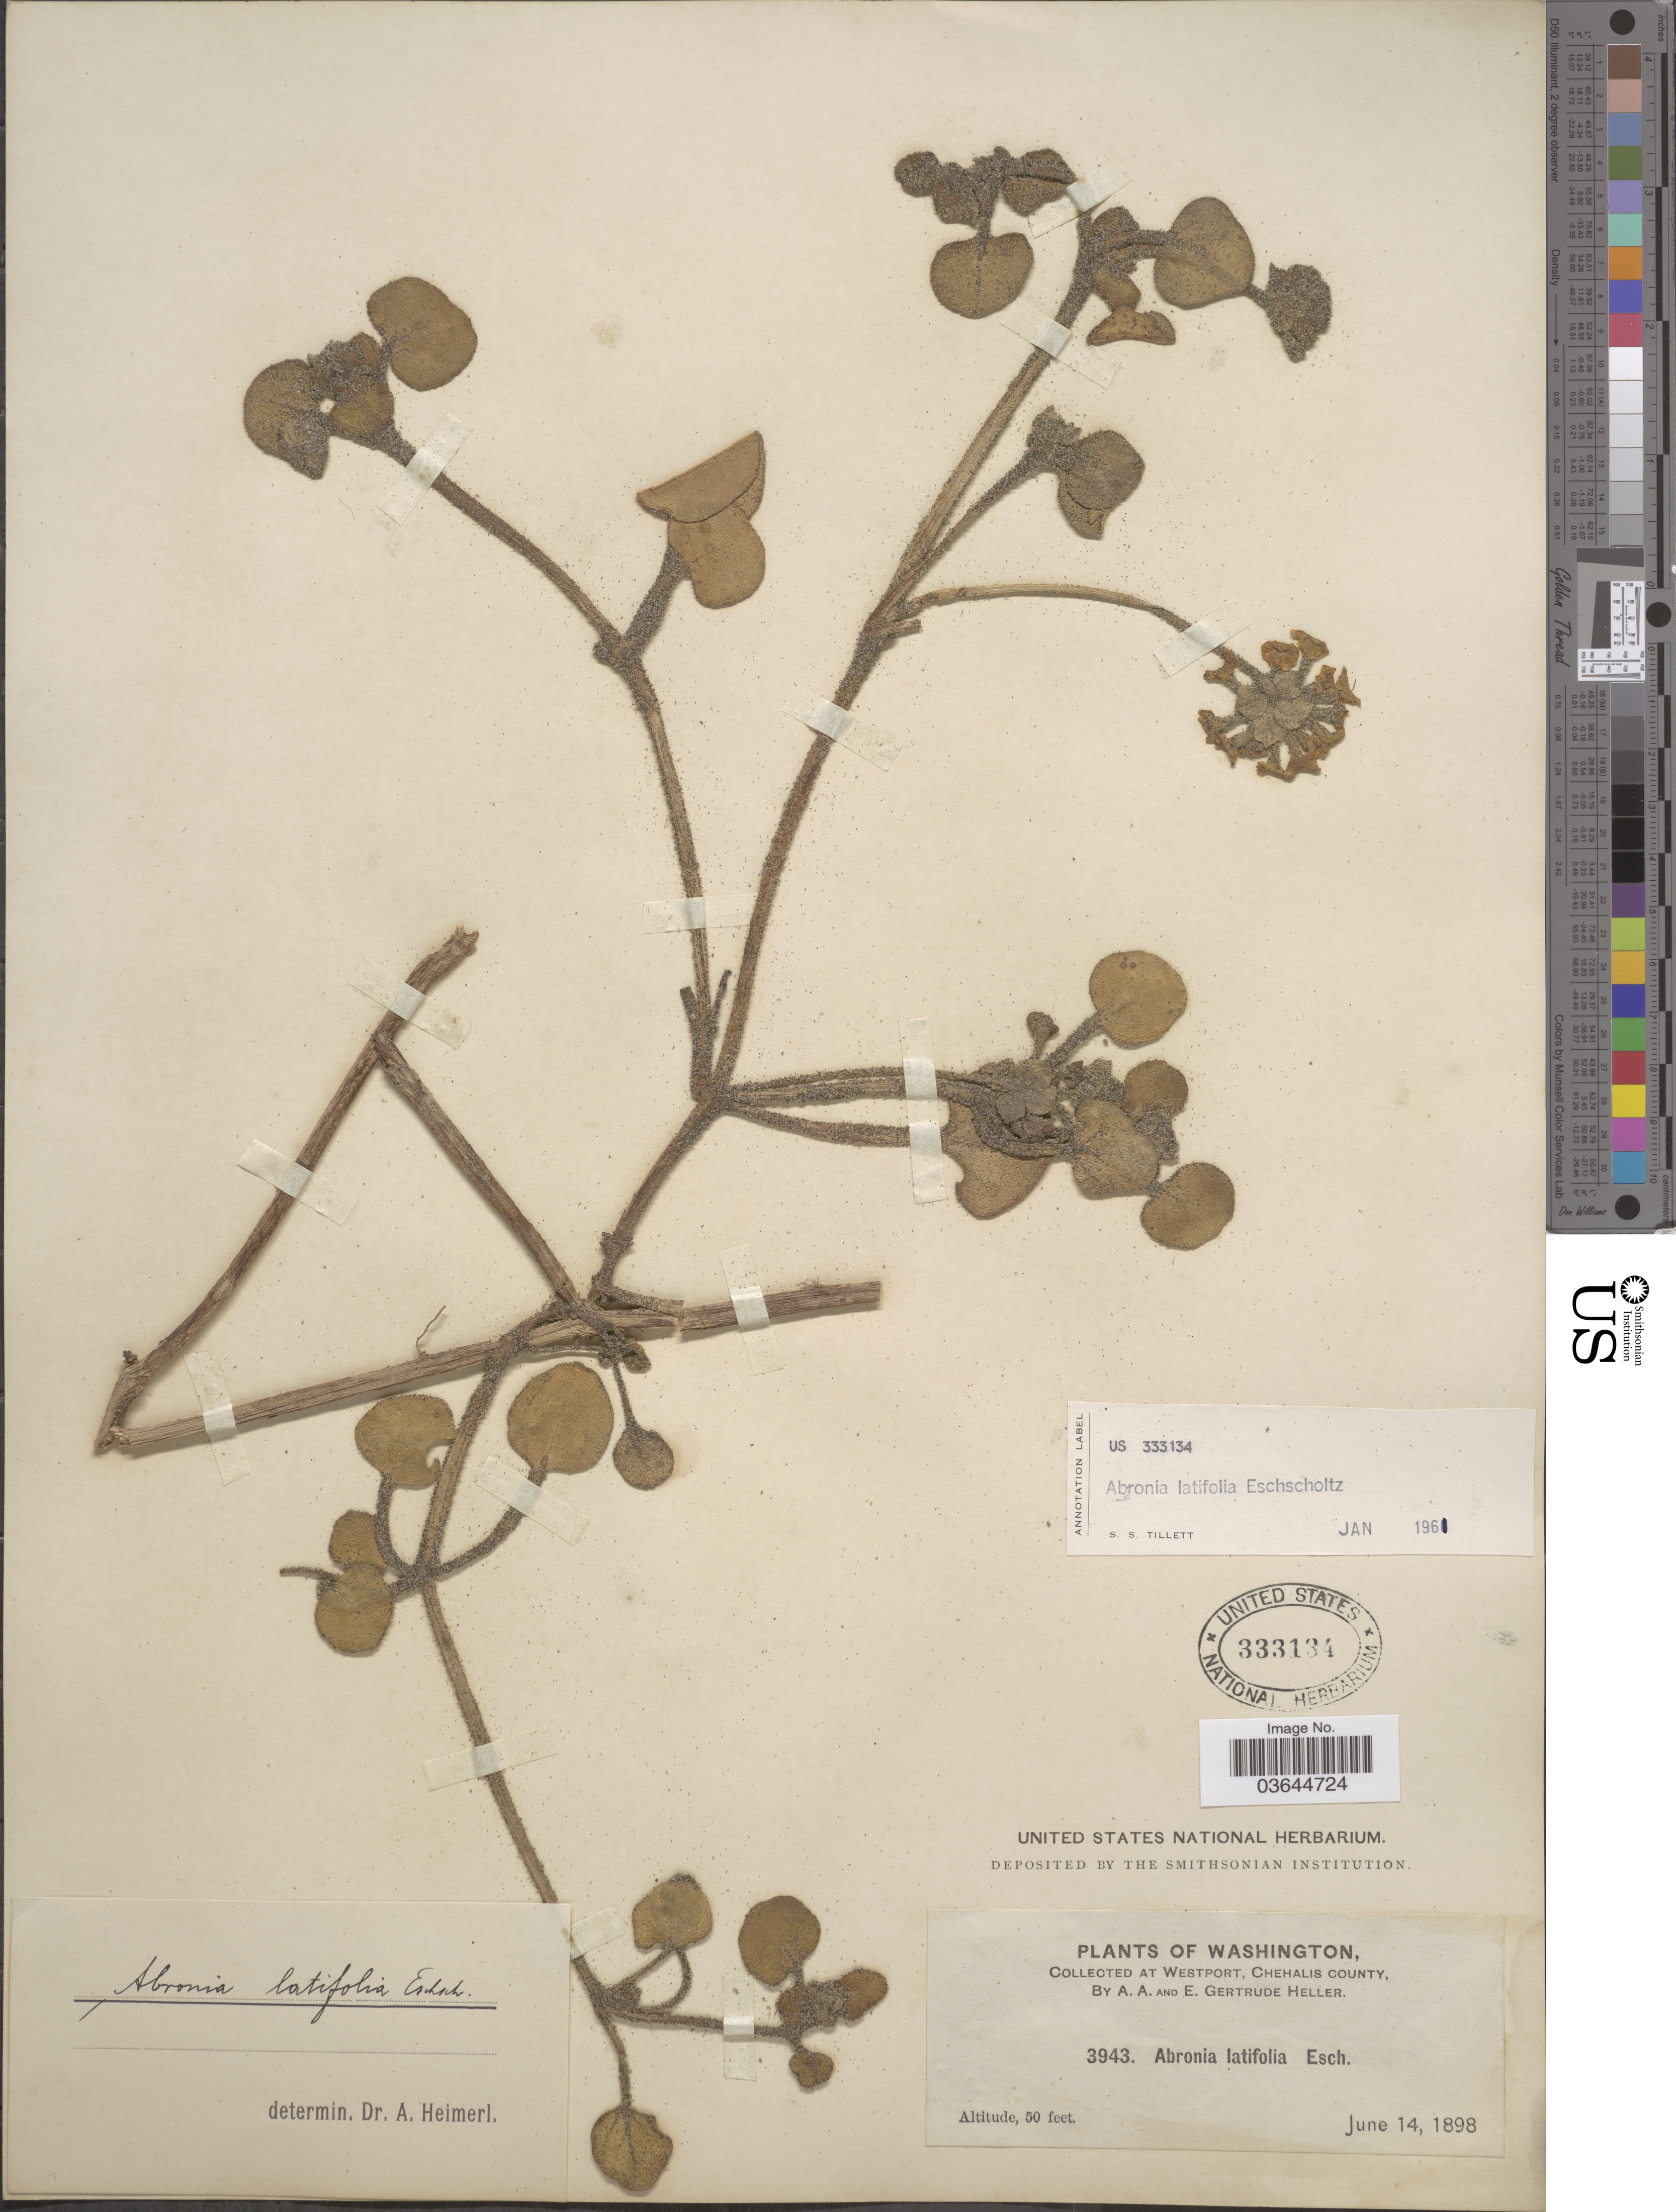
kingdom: Plantae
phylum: Tracheophyta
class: Magnoliopsida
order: Caryophyllales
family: Nyctaginaceae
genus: Abronia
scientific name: Abronia latifolia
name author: Eschsch.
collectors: A. A. Heller & E. G. Heller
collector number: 3943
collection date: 1898-06-14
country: United States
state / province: Washington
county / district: Grays Harbor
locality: At Westport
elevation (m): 15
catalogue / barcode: US 333134